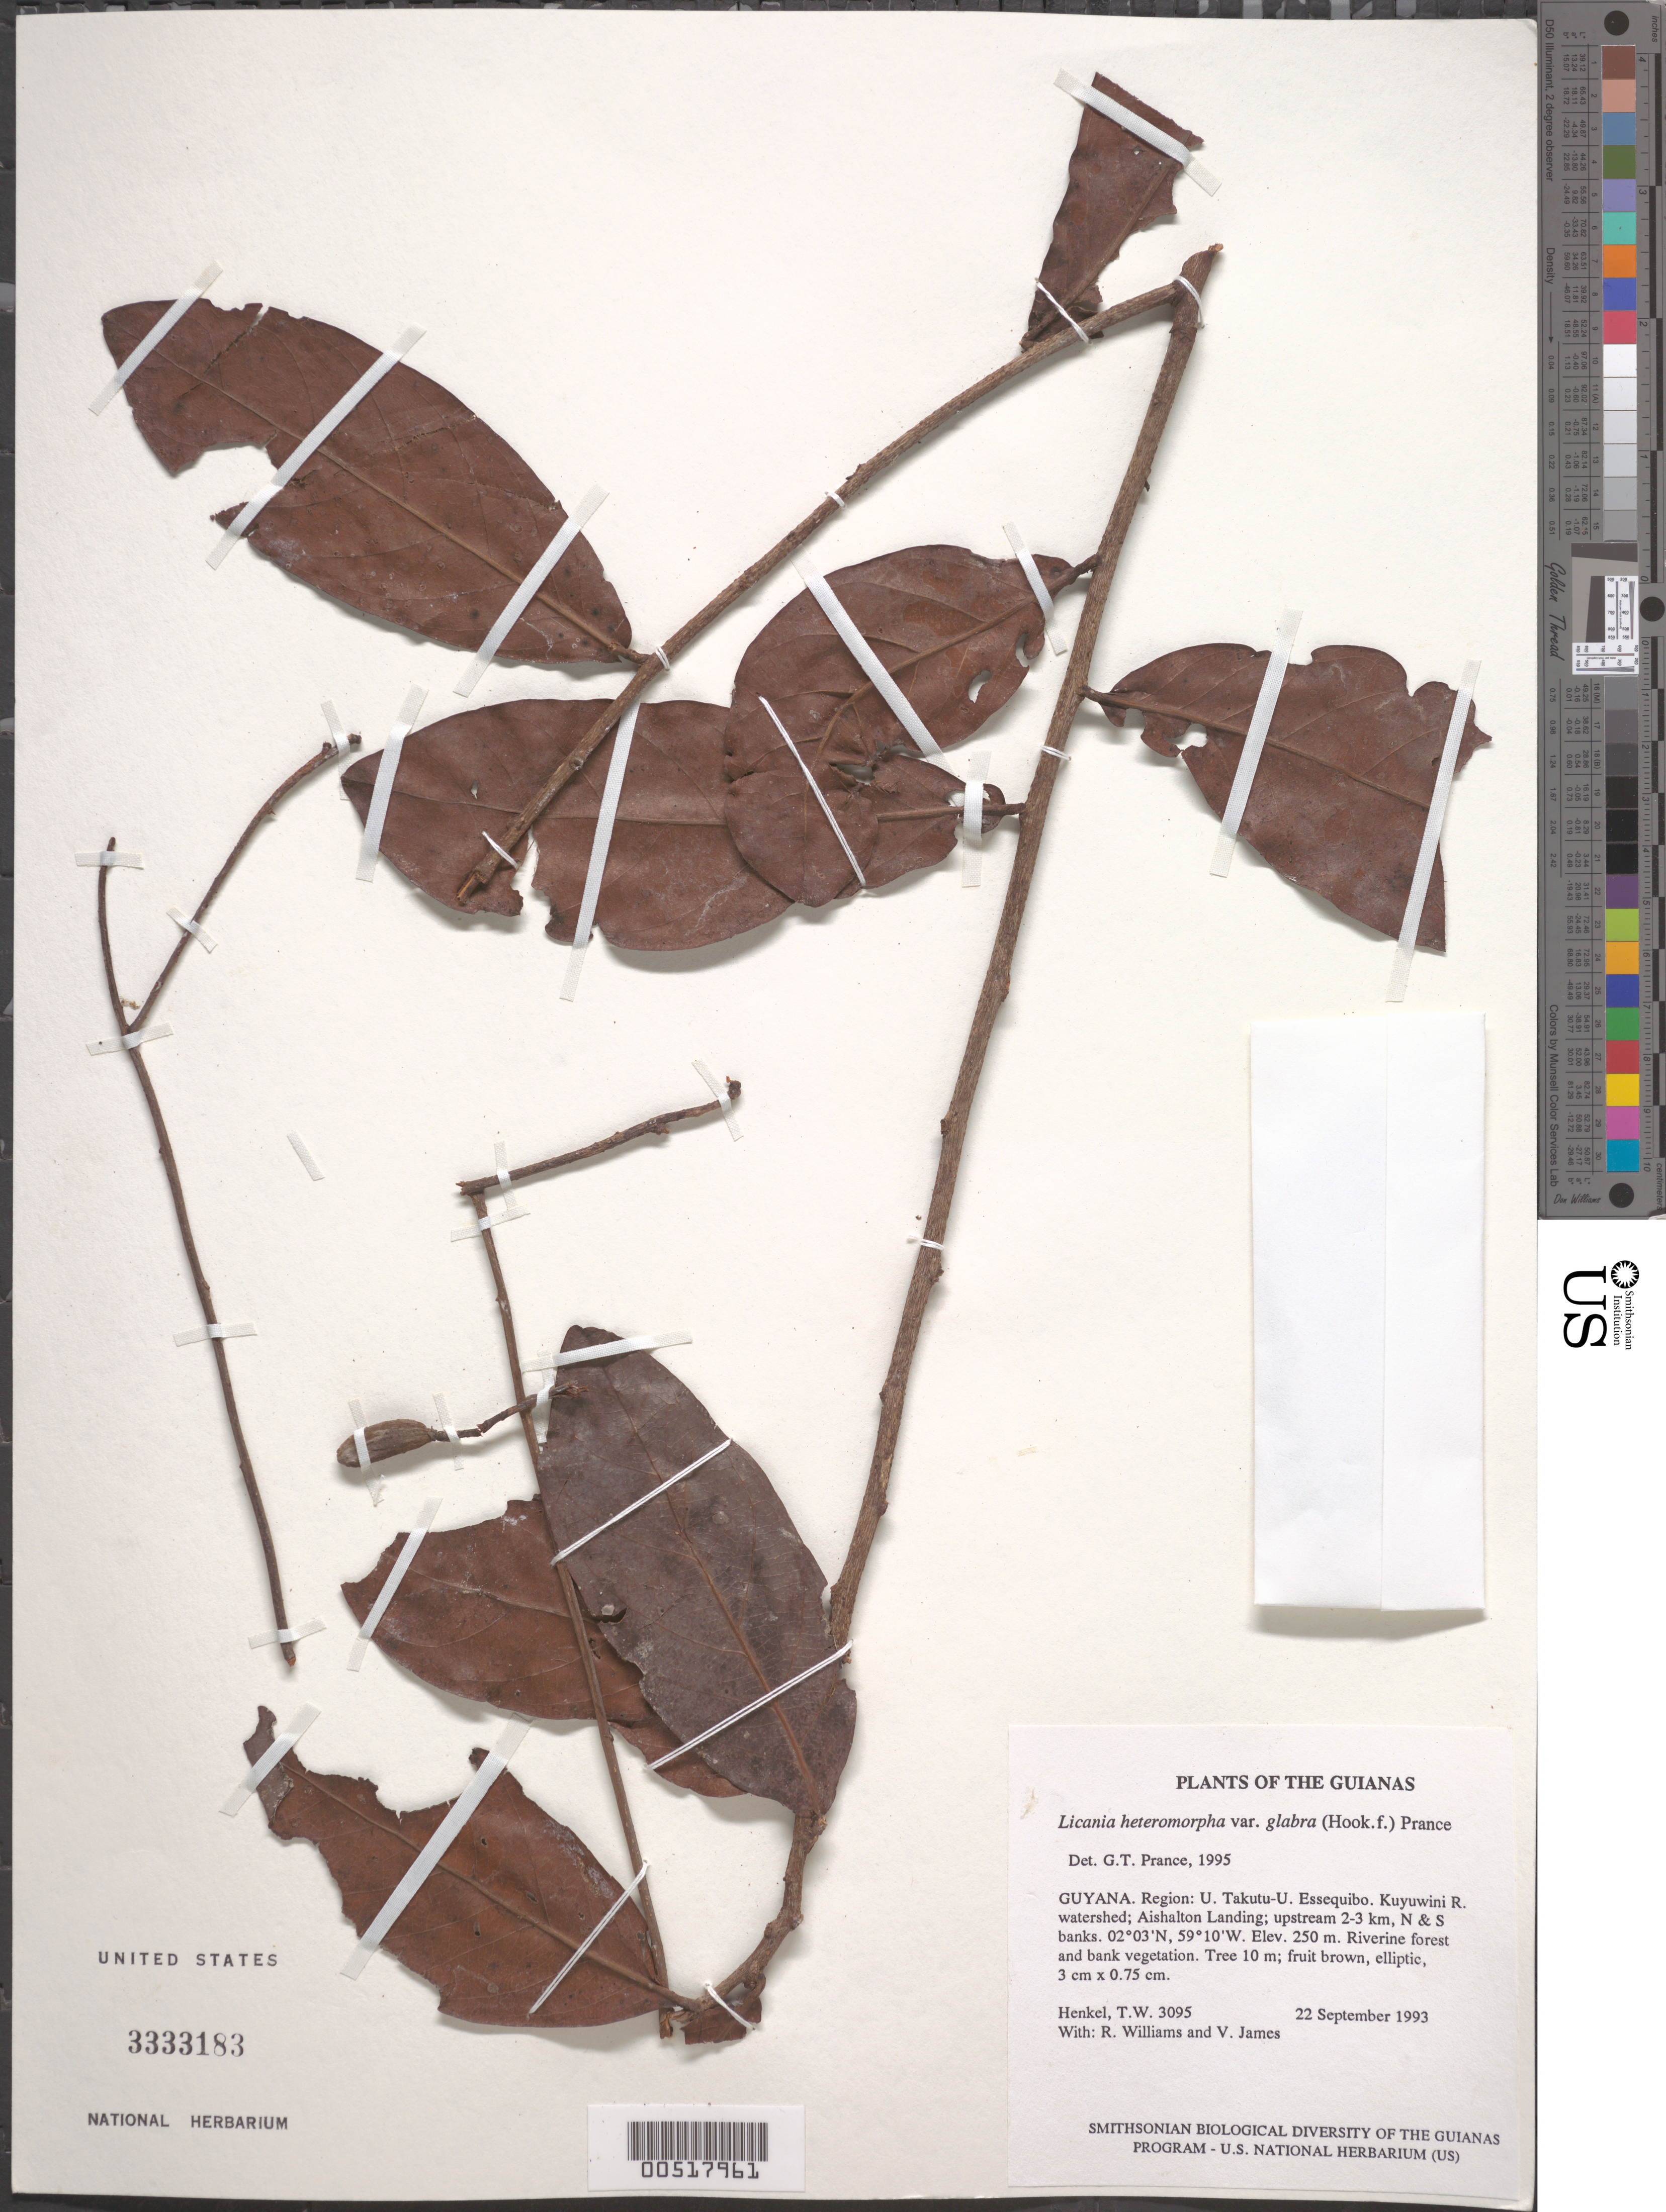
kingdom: Plantae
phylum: Tracheophyta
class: Magnoliopsida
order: Malpighiales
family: Chrysobalanaceae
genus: Hymenopus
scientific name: Hymenopus heteromorphus var. glabrus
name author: (Mart. ex Hook. f.) Sothers & Prance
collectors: T. Henkel, R. Williams & V. James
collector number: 3095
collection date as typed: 22 September 1993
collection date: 1993-09-22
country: Guyana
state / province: U. Takutu-U. Essequibo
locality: Kuyuwini R. watershed; Aishalton Landing; upstream 2-3 km, N & S banks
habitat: Riverine forest and bank vegetation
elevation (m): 250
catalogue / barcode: US 3333183